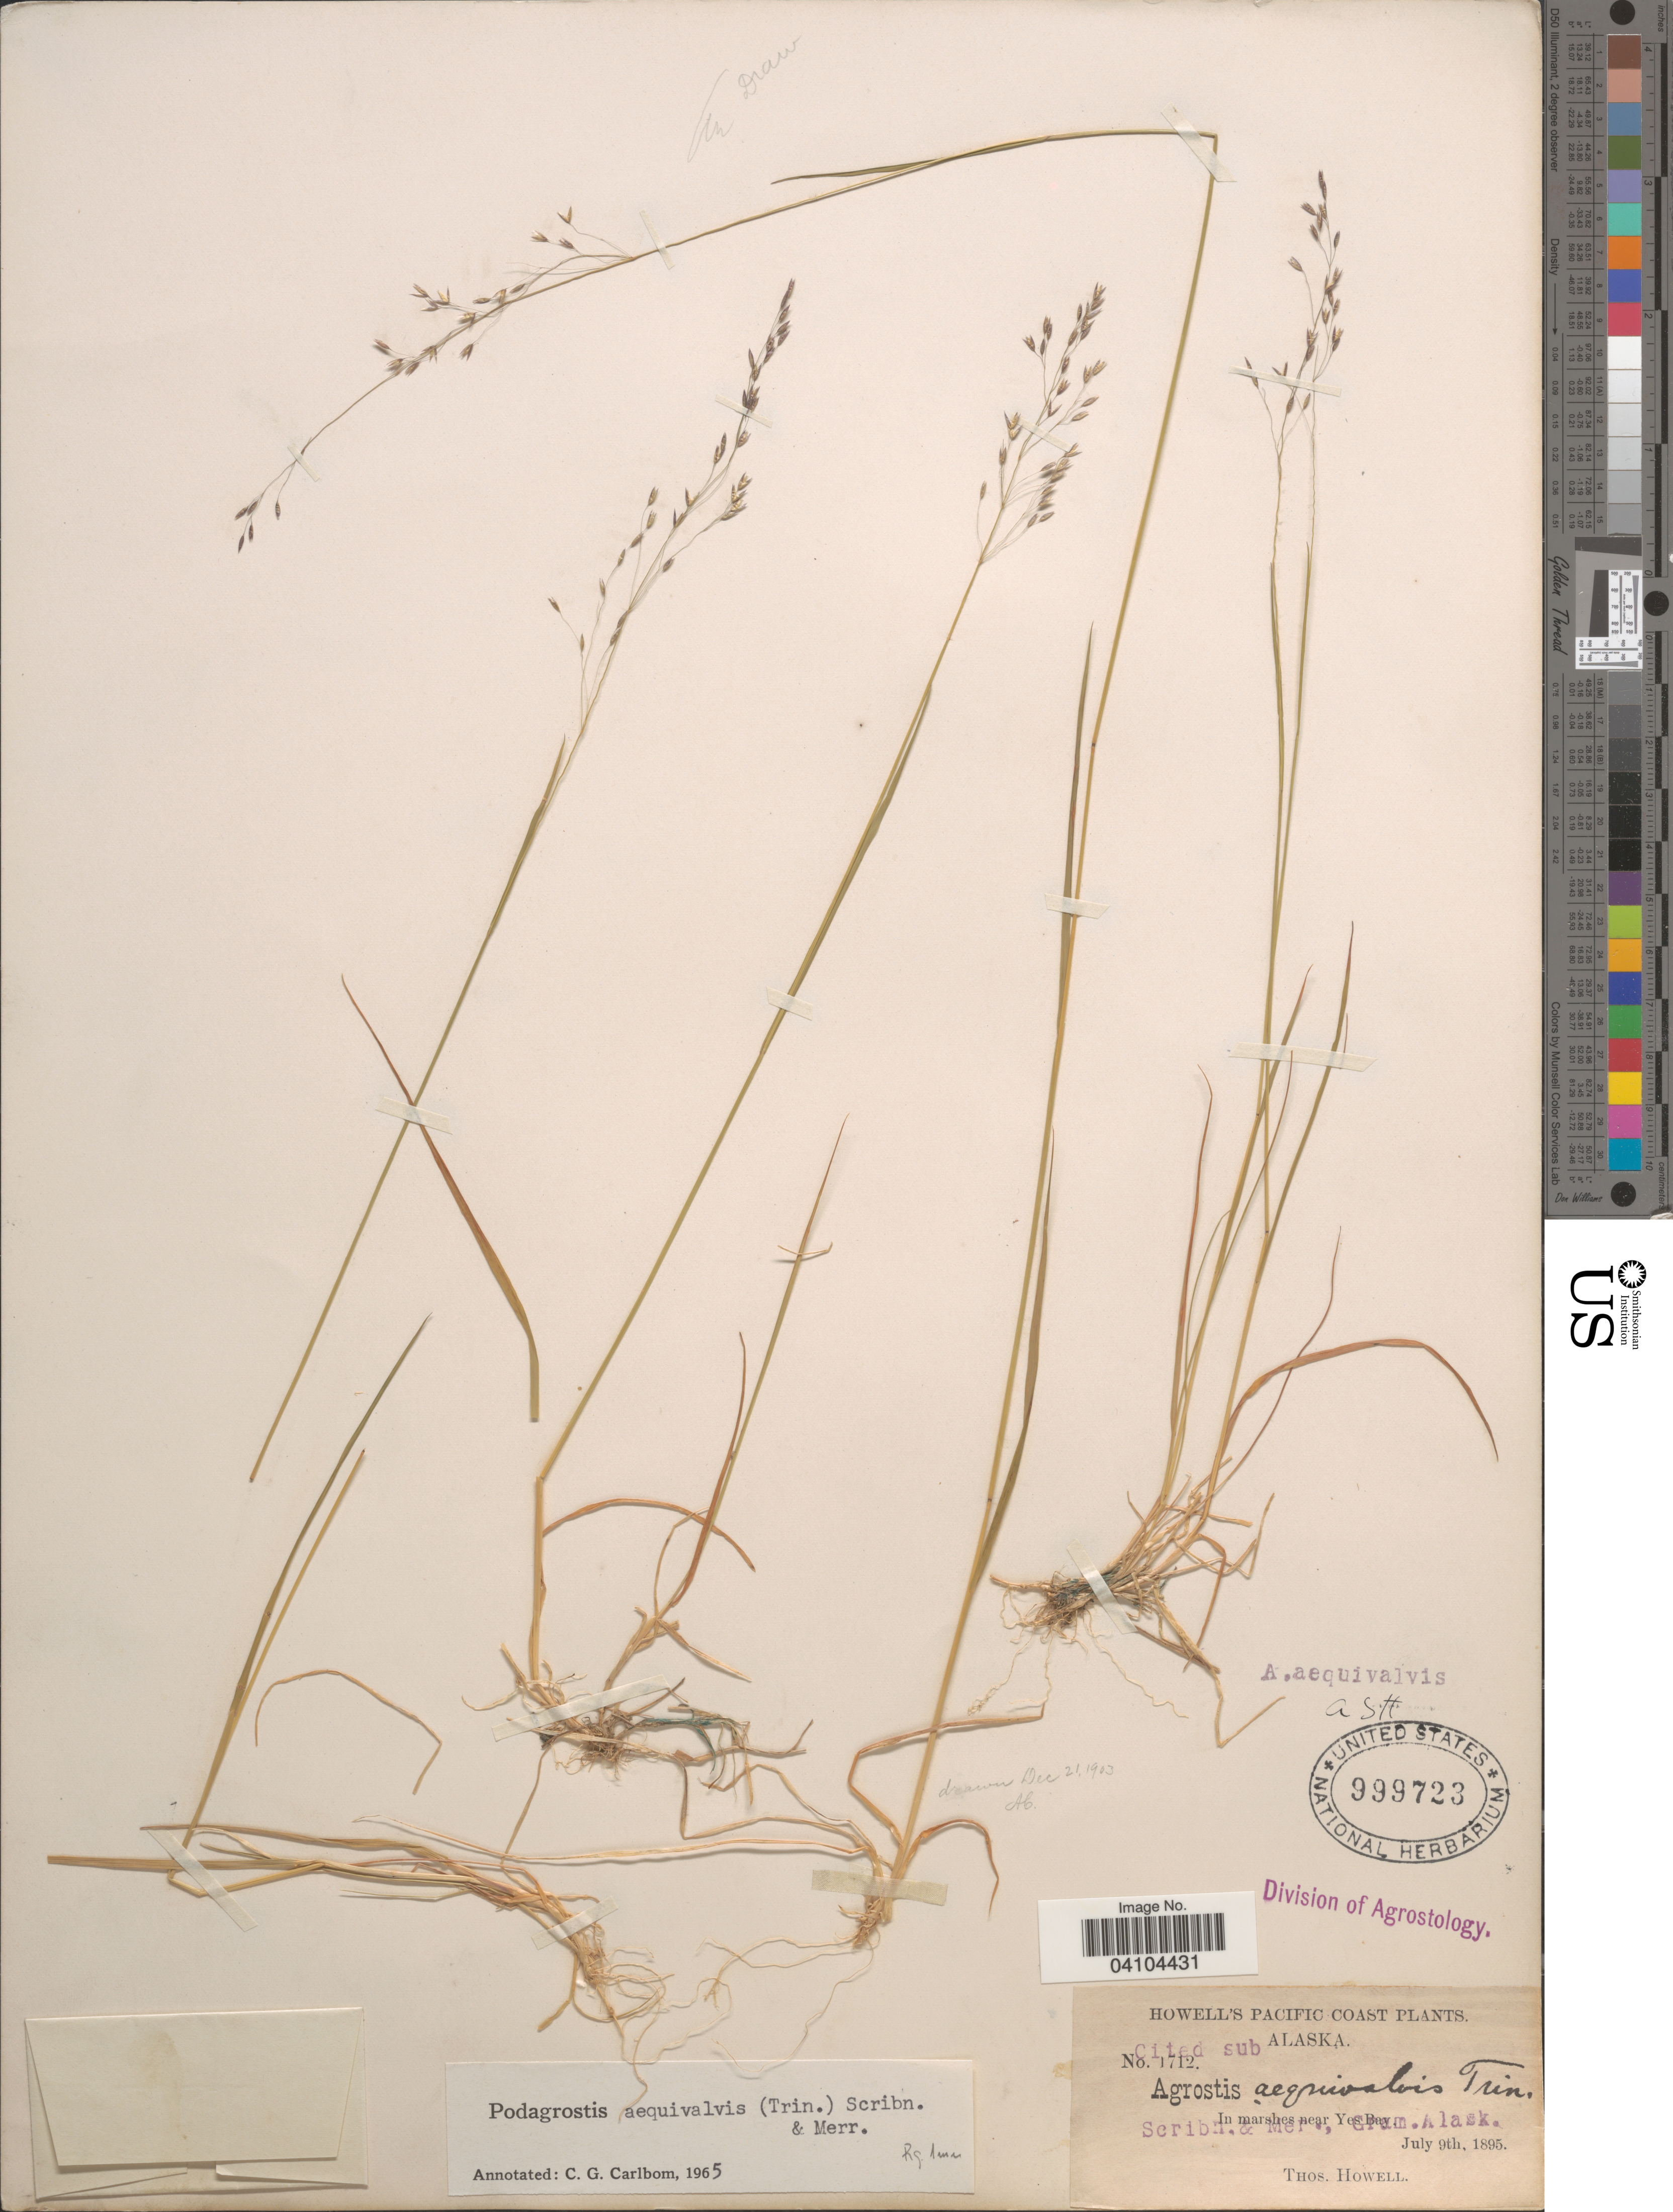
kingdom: Plantae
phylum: Tracheophyta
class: Liliopsida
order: Poales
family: Poaceae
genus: Podagrostis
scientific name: Podagrostis aequivalvis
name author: (Trin.) Scribn. & Merr.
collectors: T. Howell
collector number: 1712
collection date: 1895-07-09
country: United States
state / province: Alaska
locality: Pacific Coast. In marshes near Yes Bay.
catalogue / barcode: US 999723